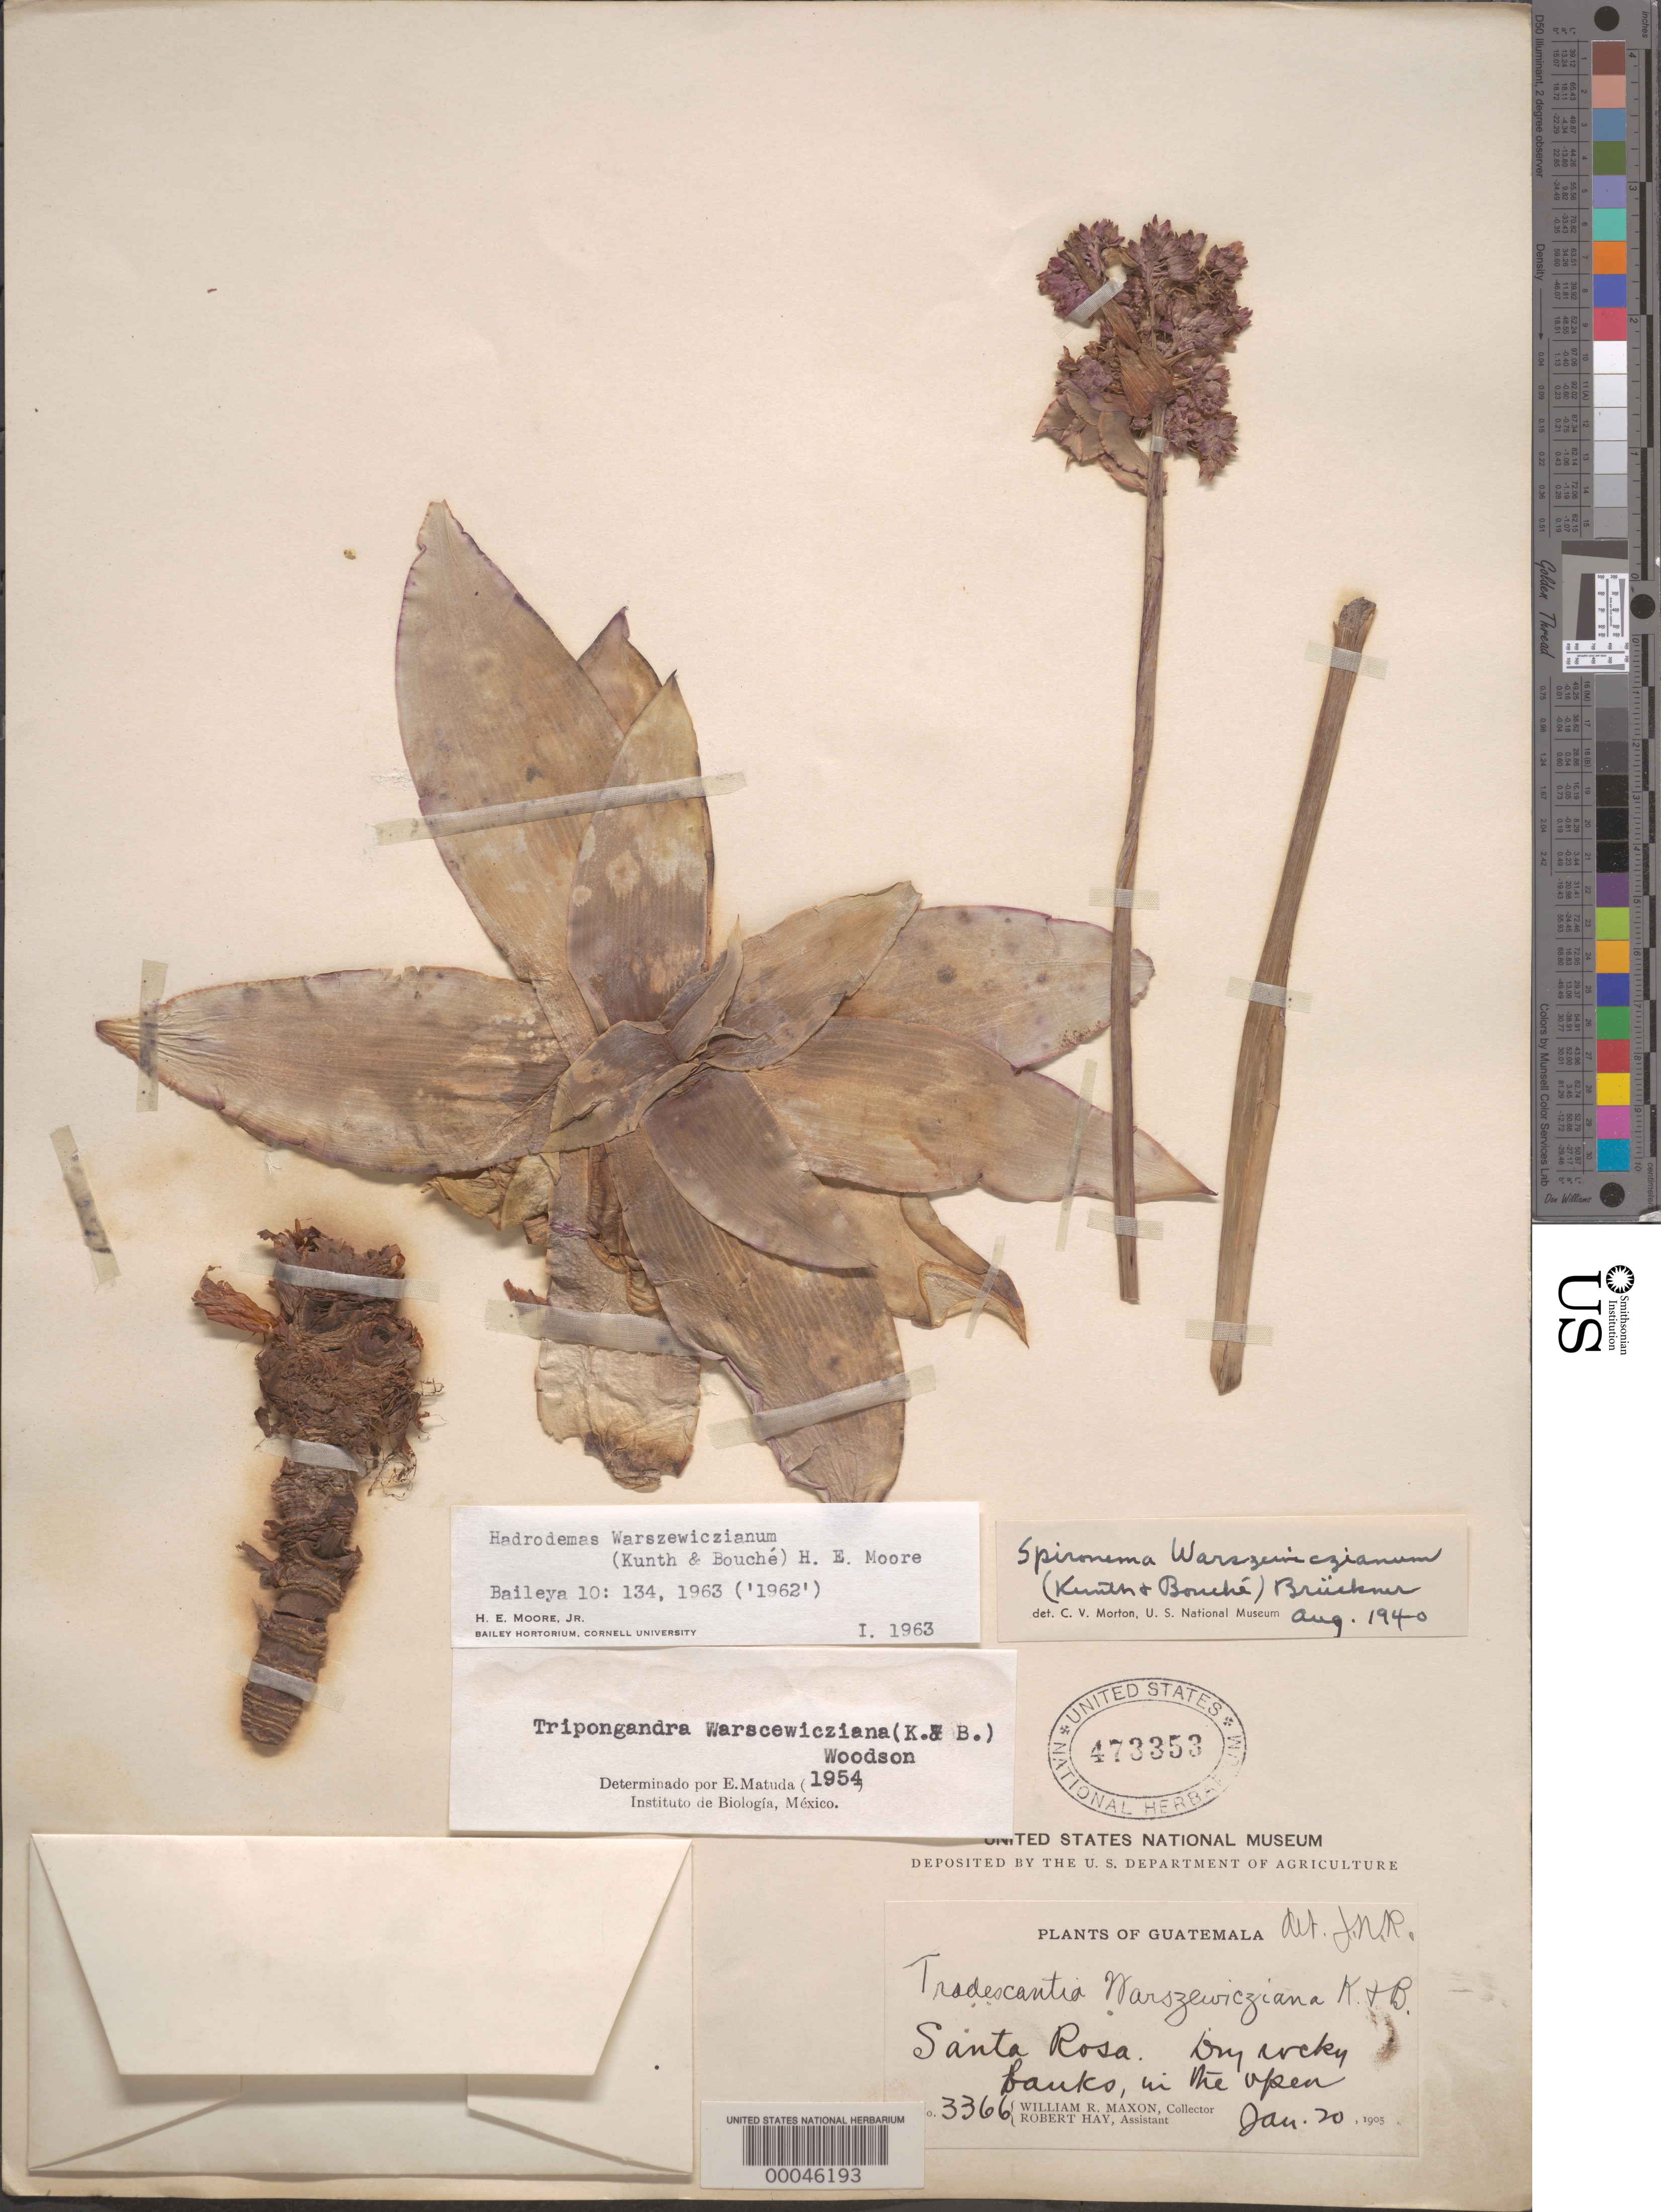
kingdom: Plantae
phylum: Tracheophyta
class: Liliopsida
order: Commelinales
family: Commelinaceae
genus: Callisia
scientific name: Callisia warszewicziana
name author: (Kunth & C.D. Bouché) D.R. Hunt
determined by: Moore, H. E.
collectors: W. R. Maxon & R. H. Hay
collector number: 3366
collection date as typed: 20 Jan 1905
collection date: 1905-01-20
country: Guatemala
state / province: Santa Rosa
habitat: Open, dry rocky banks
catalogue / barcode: US 473353